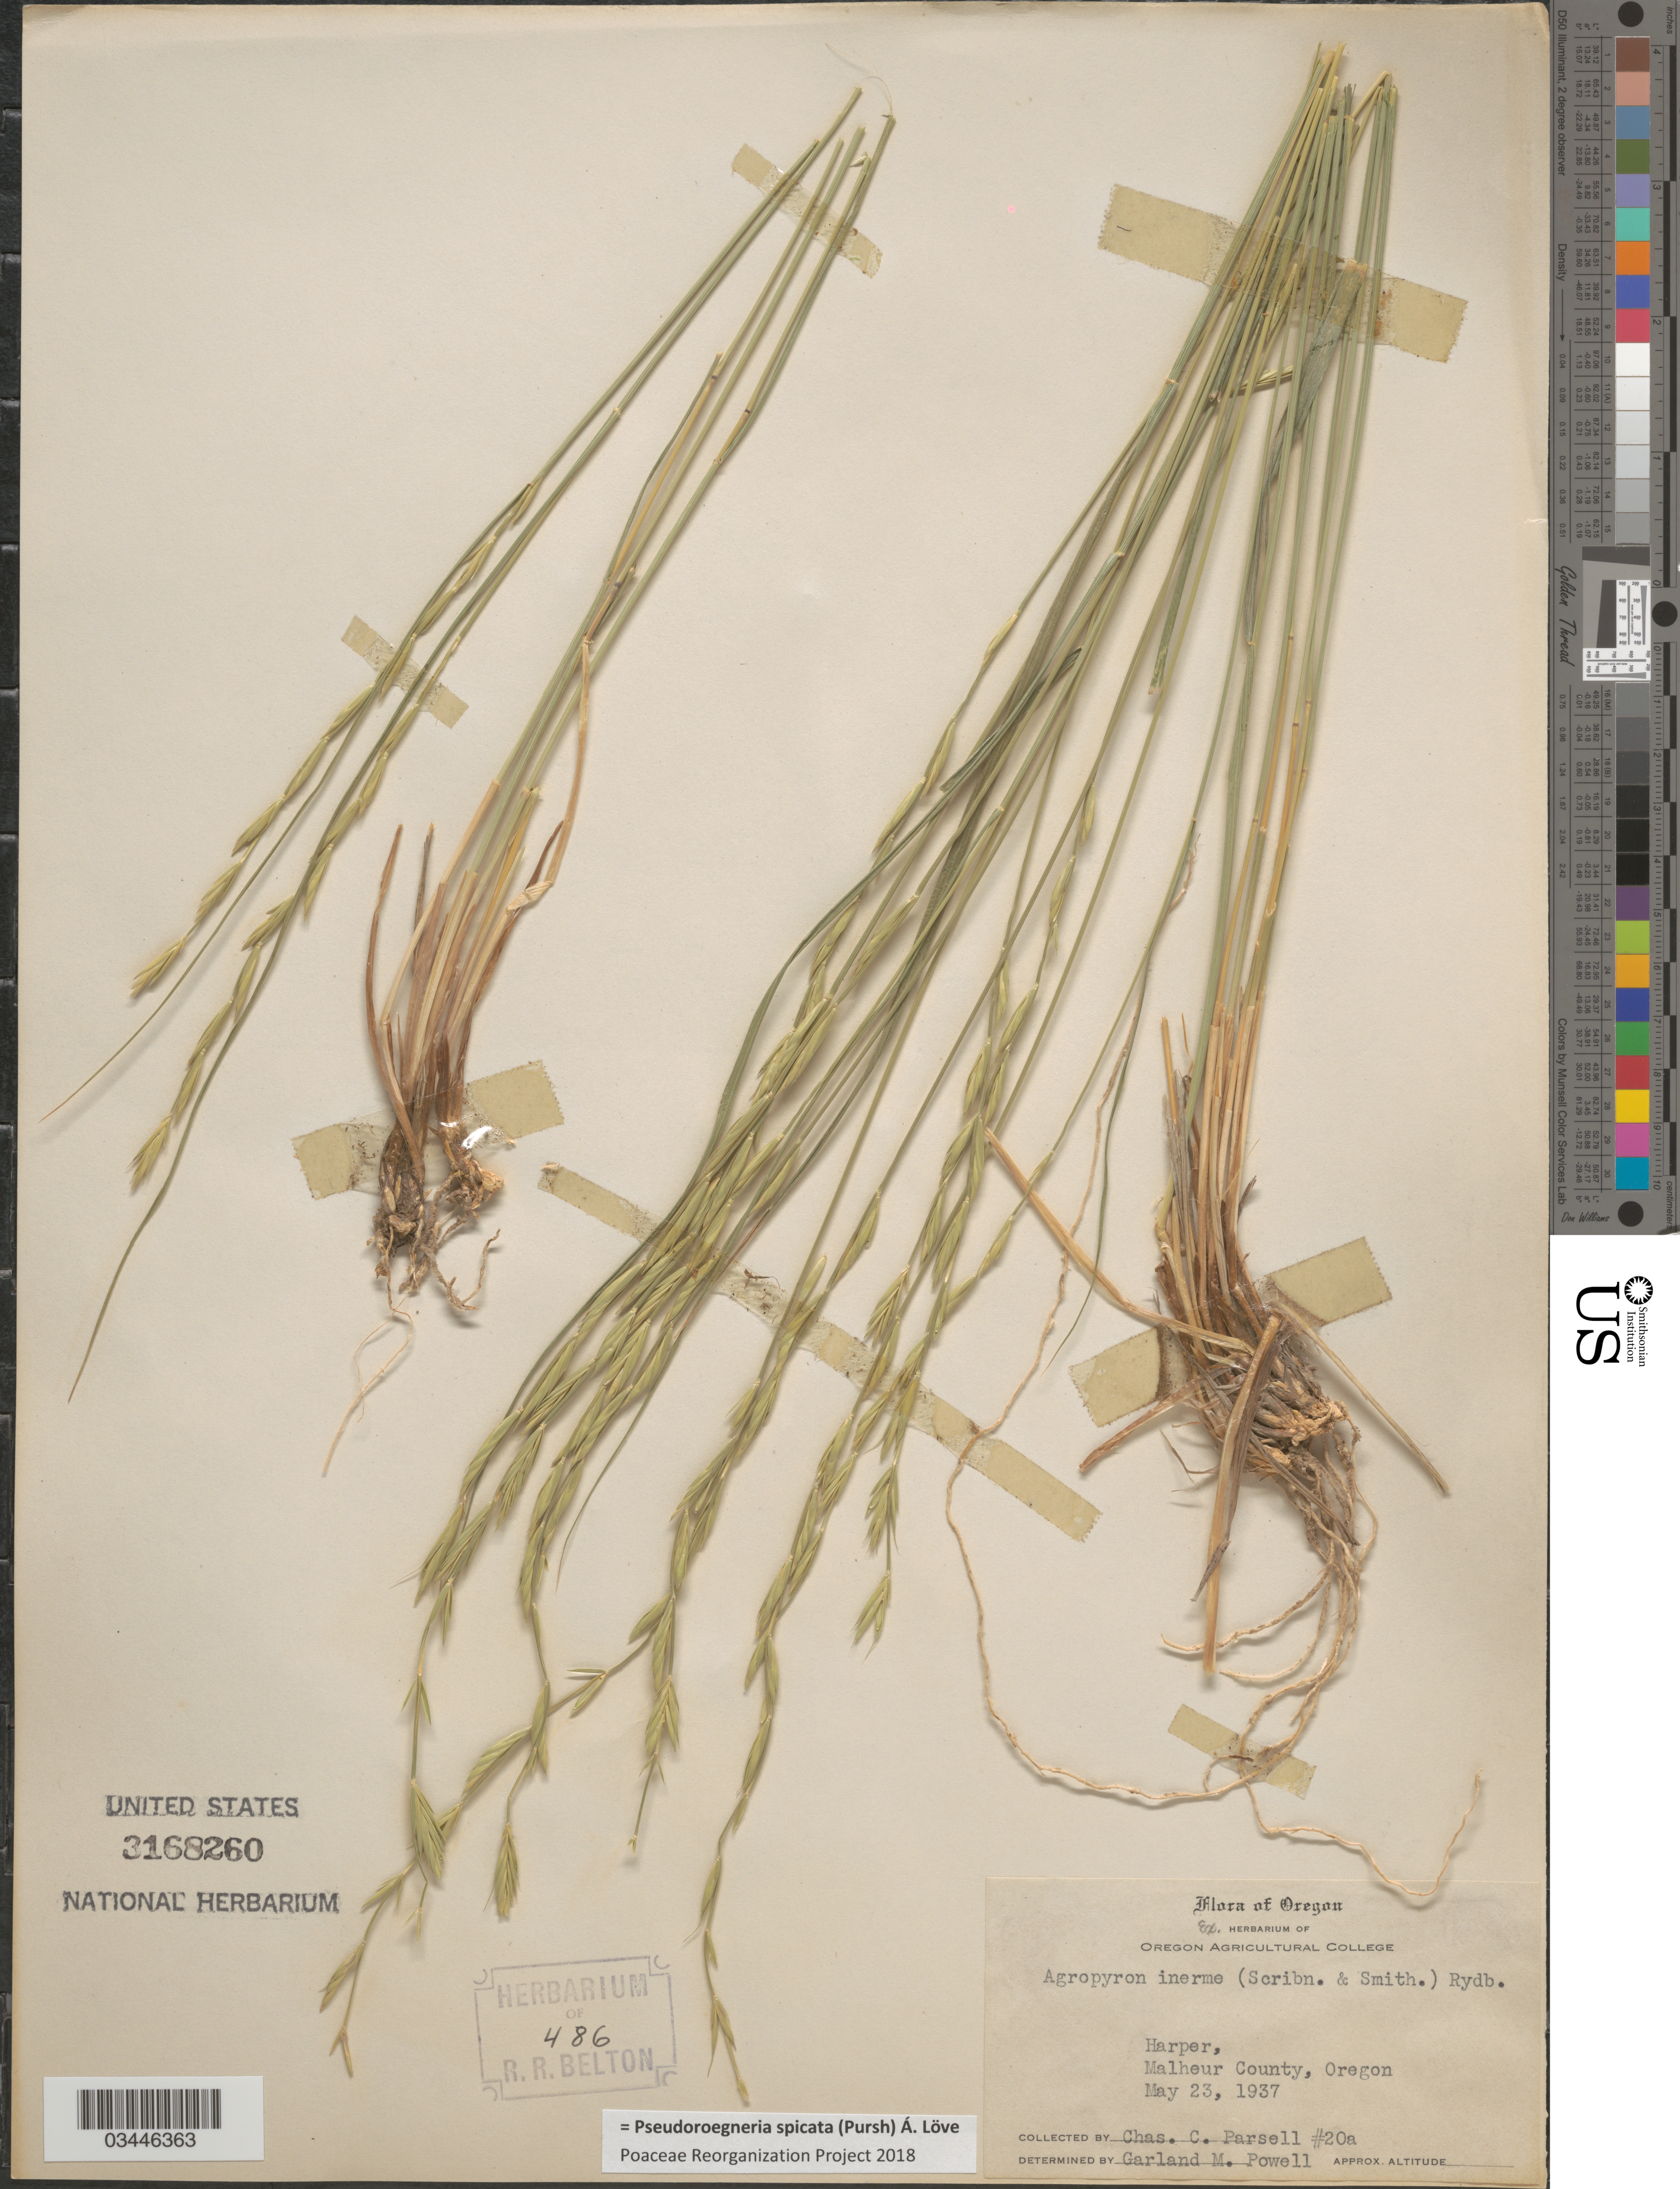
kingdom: Plantae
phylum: Tracheophyta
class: Liliopsida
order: Poales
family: Poaceae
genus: Pseudoroegneria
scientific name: Pseudoroegneria spicata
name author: (Pursh) Á. Löve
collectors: C. Parsell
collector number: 20a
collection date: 1937-05-23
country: United States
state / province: Oregon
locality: Harper, Malheur County.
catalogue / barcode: US 3168260